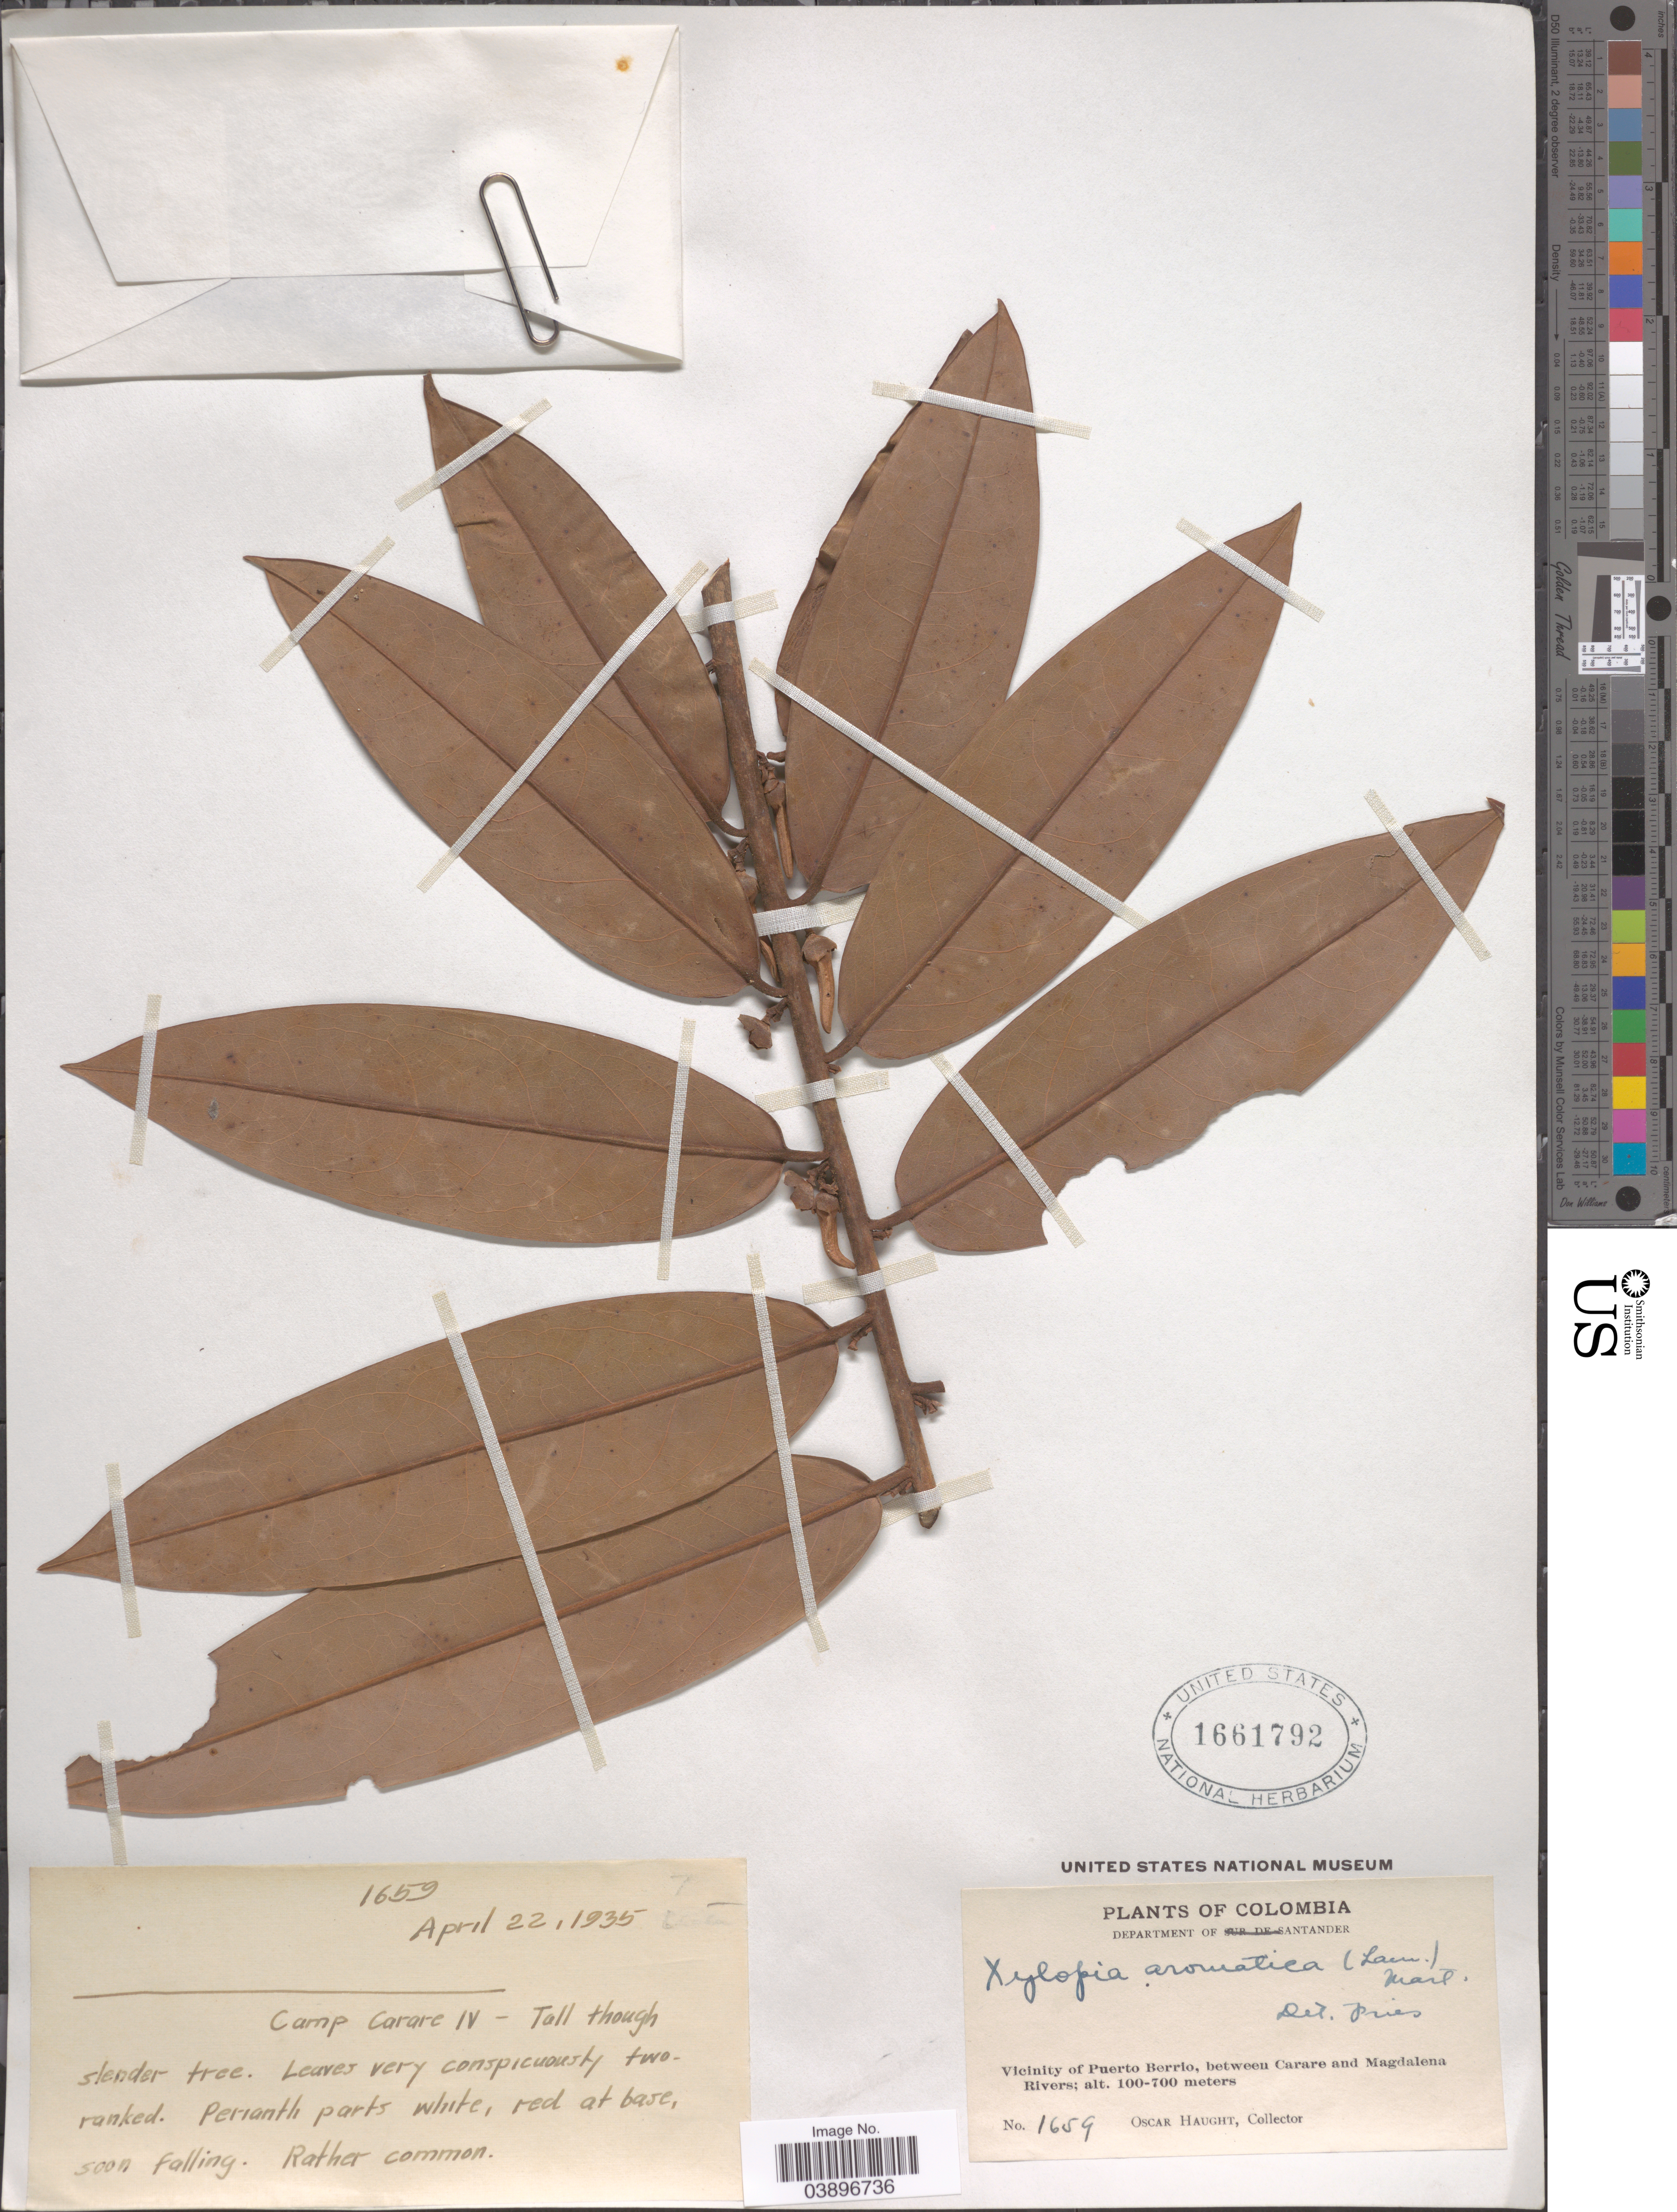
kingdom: Plantae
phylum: Tracheophyta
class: Magnoliopsida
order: Magnoliales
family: Annonaceae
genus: Xylopia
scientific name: Xylopia aromatica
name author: (Lam.) Mart.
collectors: O. Haught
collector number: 1659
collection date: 1935-04-22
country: Colombia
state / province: Santander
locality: Camp Carare IV. Department of Santander. Vicinity of Puerto Berrio, between Carare and Magdalena Rivers.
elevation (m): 100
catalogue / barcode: US 1661792